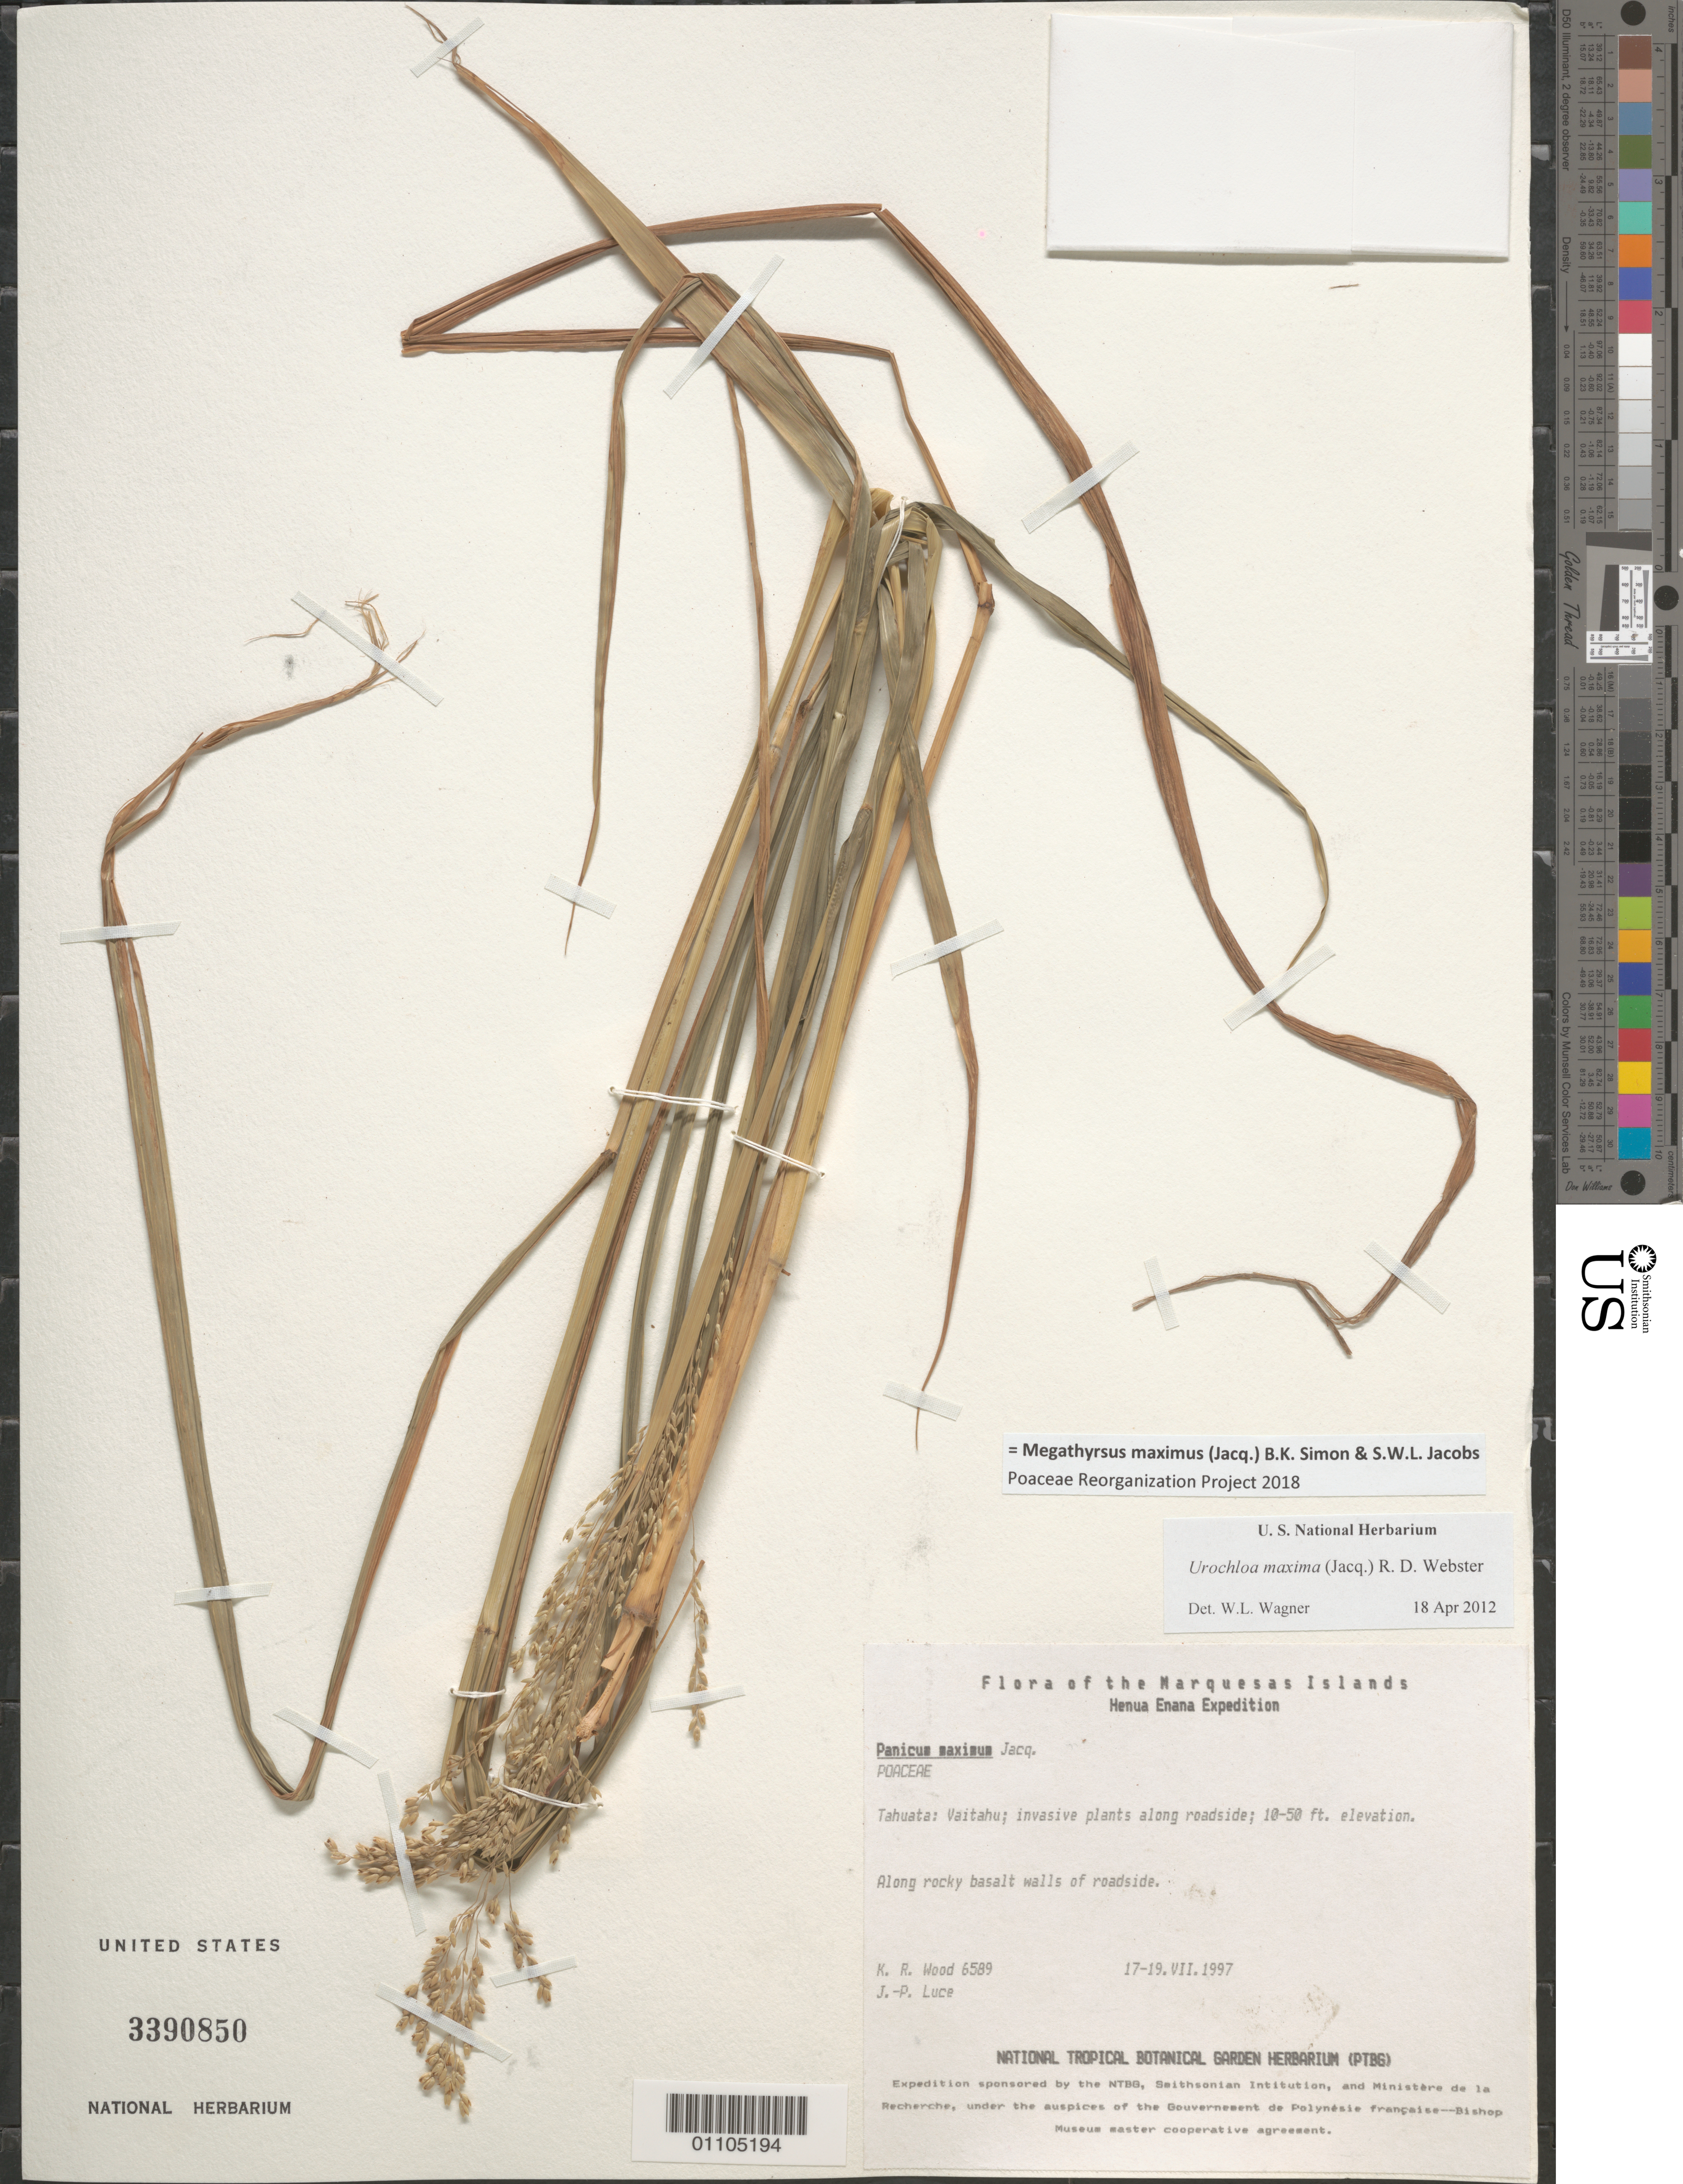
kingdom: Plantae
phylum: Tracheophyta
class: Liliopsida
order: Poales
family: Poaceae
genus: Megathyrsus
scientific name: Megathyrsus maximus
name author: (Jacq.) B.K. Simon & S.W.L. Jacobs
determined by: Poaceae Reorganization Project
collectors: K. R. Wood & J. Luce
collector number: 6589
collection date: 1997-07-17/1997-07-19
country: French Polynesia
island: Tahuata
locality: Vaitahu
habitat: Along rocky basalt walls of roadside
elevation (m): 3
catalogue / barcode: US 3390850